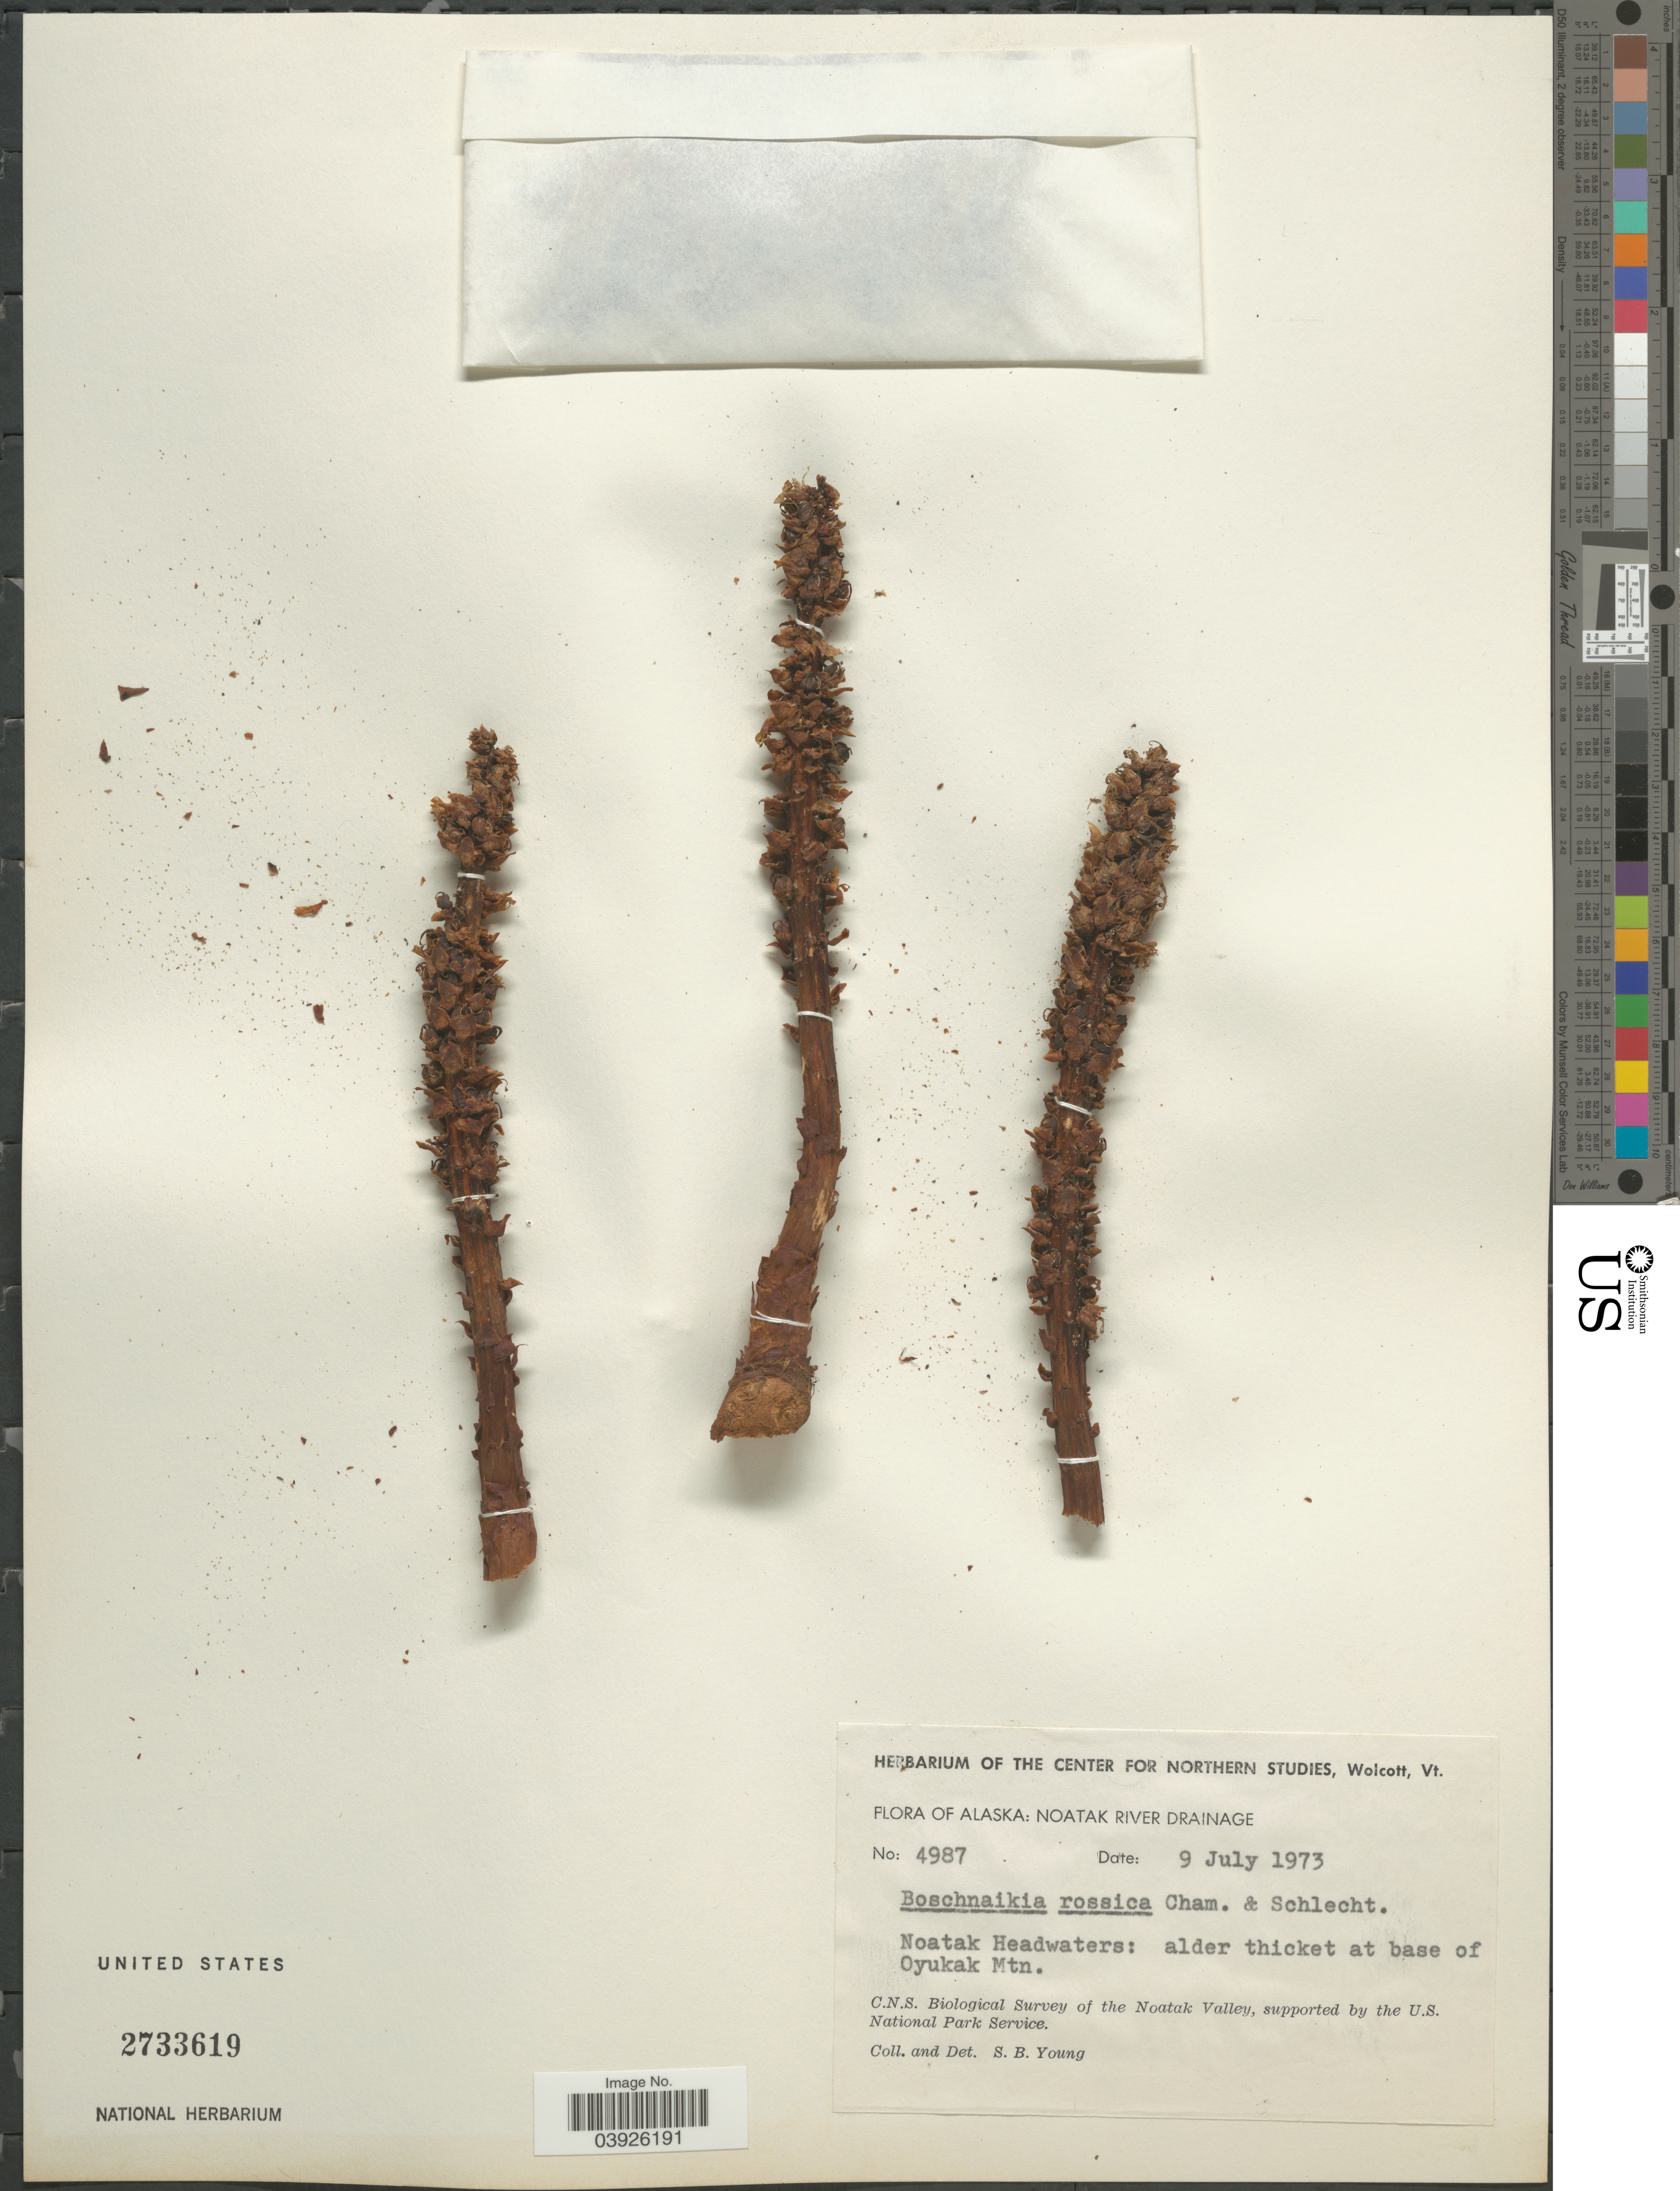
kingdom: Plantae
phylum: Tracheophyta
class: Magnoliopsida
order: Lamiales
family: Orobanchaceae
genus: Boschniakia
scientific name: Boschniakia rossica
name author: (Cham. & Schltdl.) B. Fedtsch.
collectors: S. Young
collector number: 4987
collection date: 1973-07-09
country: United States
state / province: Alaska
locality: Noatak River Drainage. Noatak Headwaters: alder thicket at base of Oyukak Mts. The Notaka Valley [unsure placement].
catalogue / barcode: US 2733619